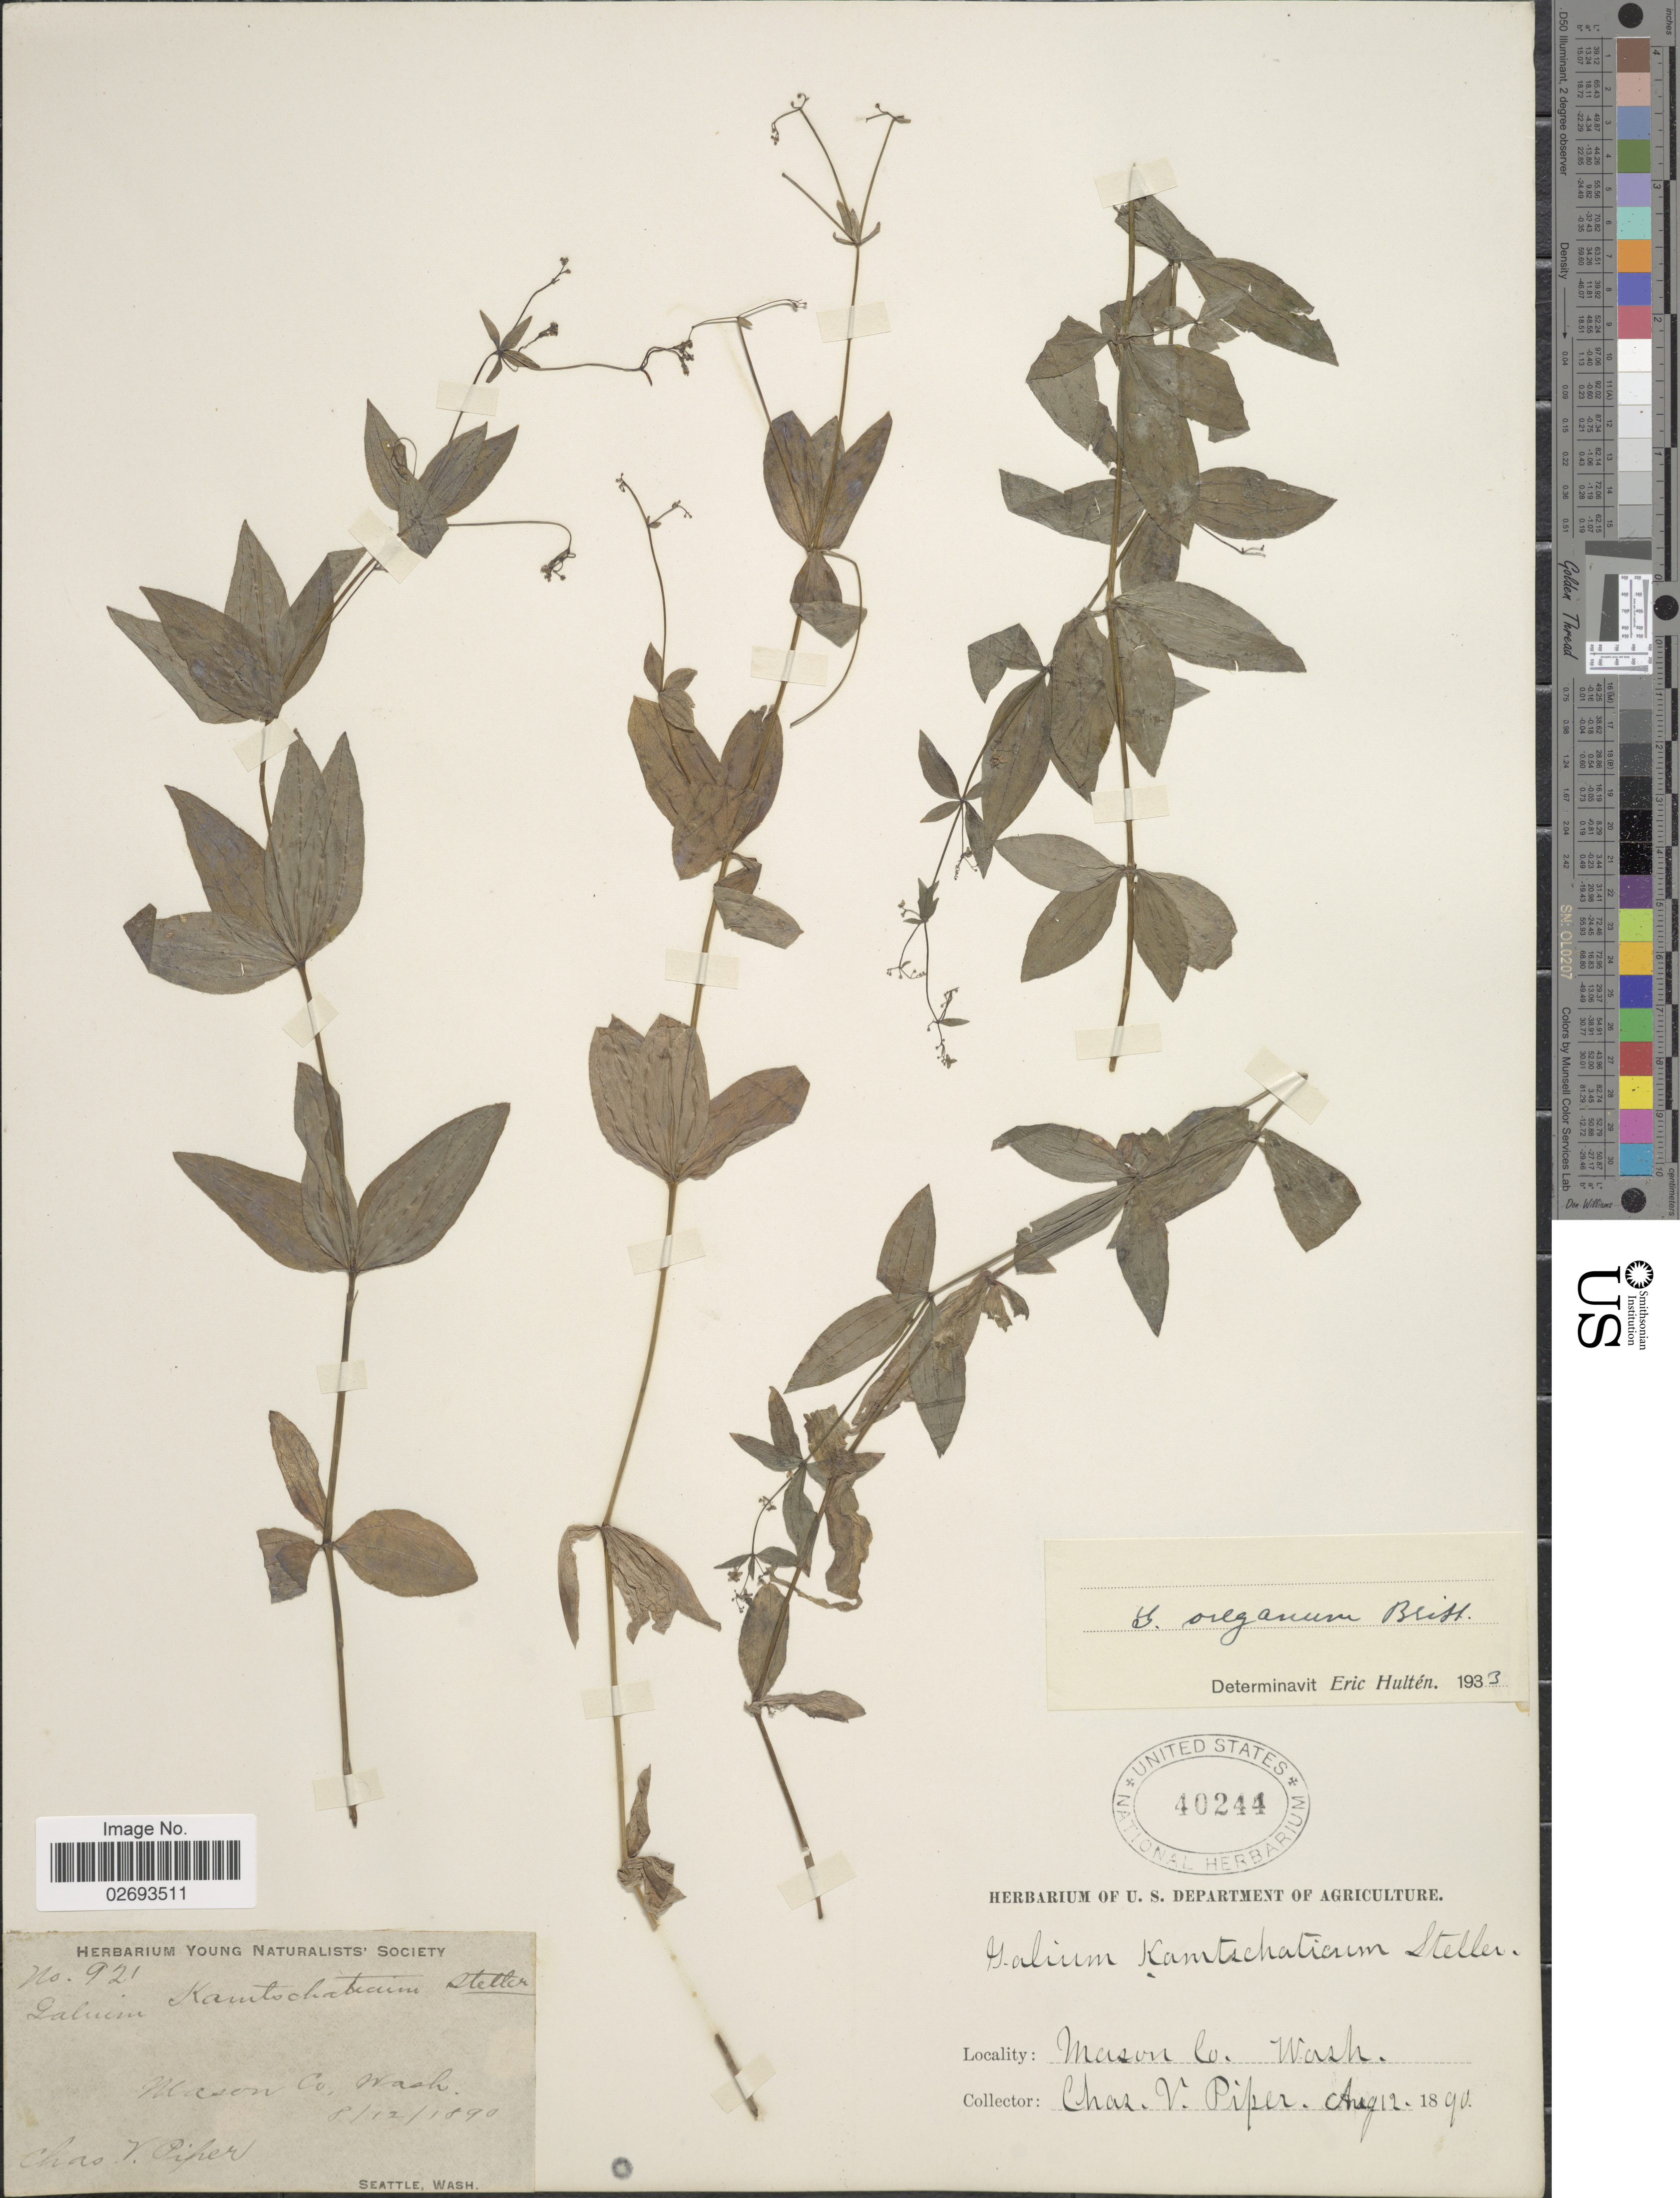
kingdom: Plantae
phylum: Tracheophyta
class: Magnoliopsida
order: Gentianales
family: Rubiaceae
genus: Galium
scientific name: Galium oreganum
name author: Britton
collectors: C. V. Piper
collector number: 921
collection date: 1890-08-12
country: United States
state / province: Washington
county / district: Mason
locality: Mason Co.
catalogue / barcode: US 40244